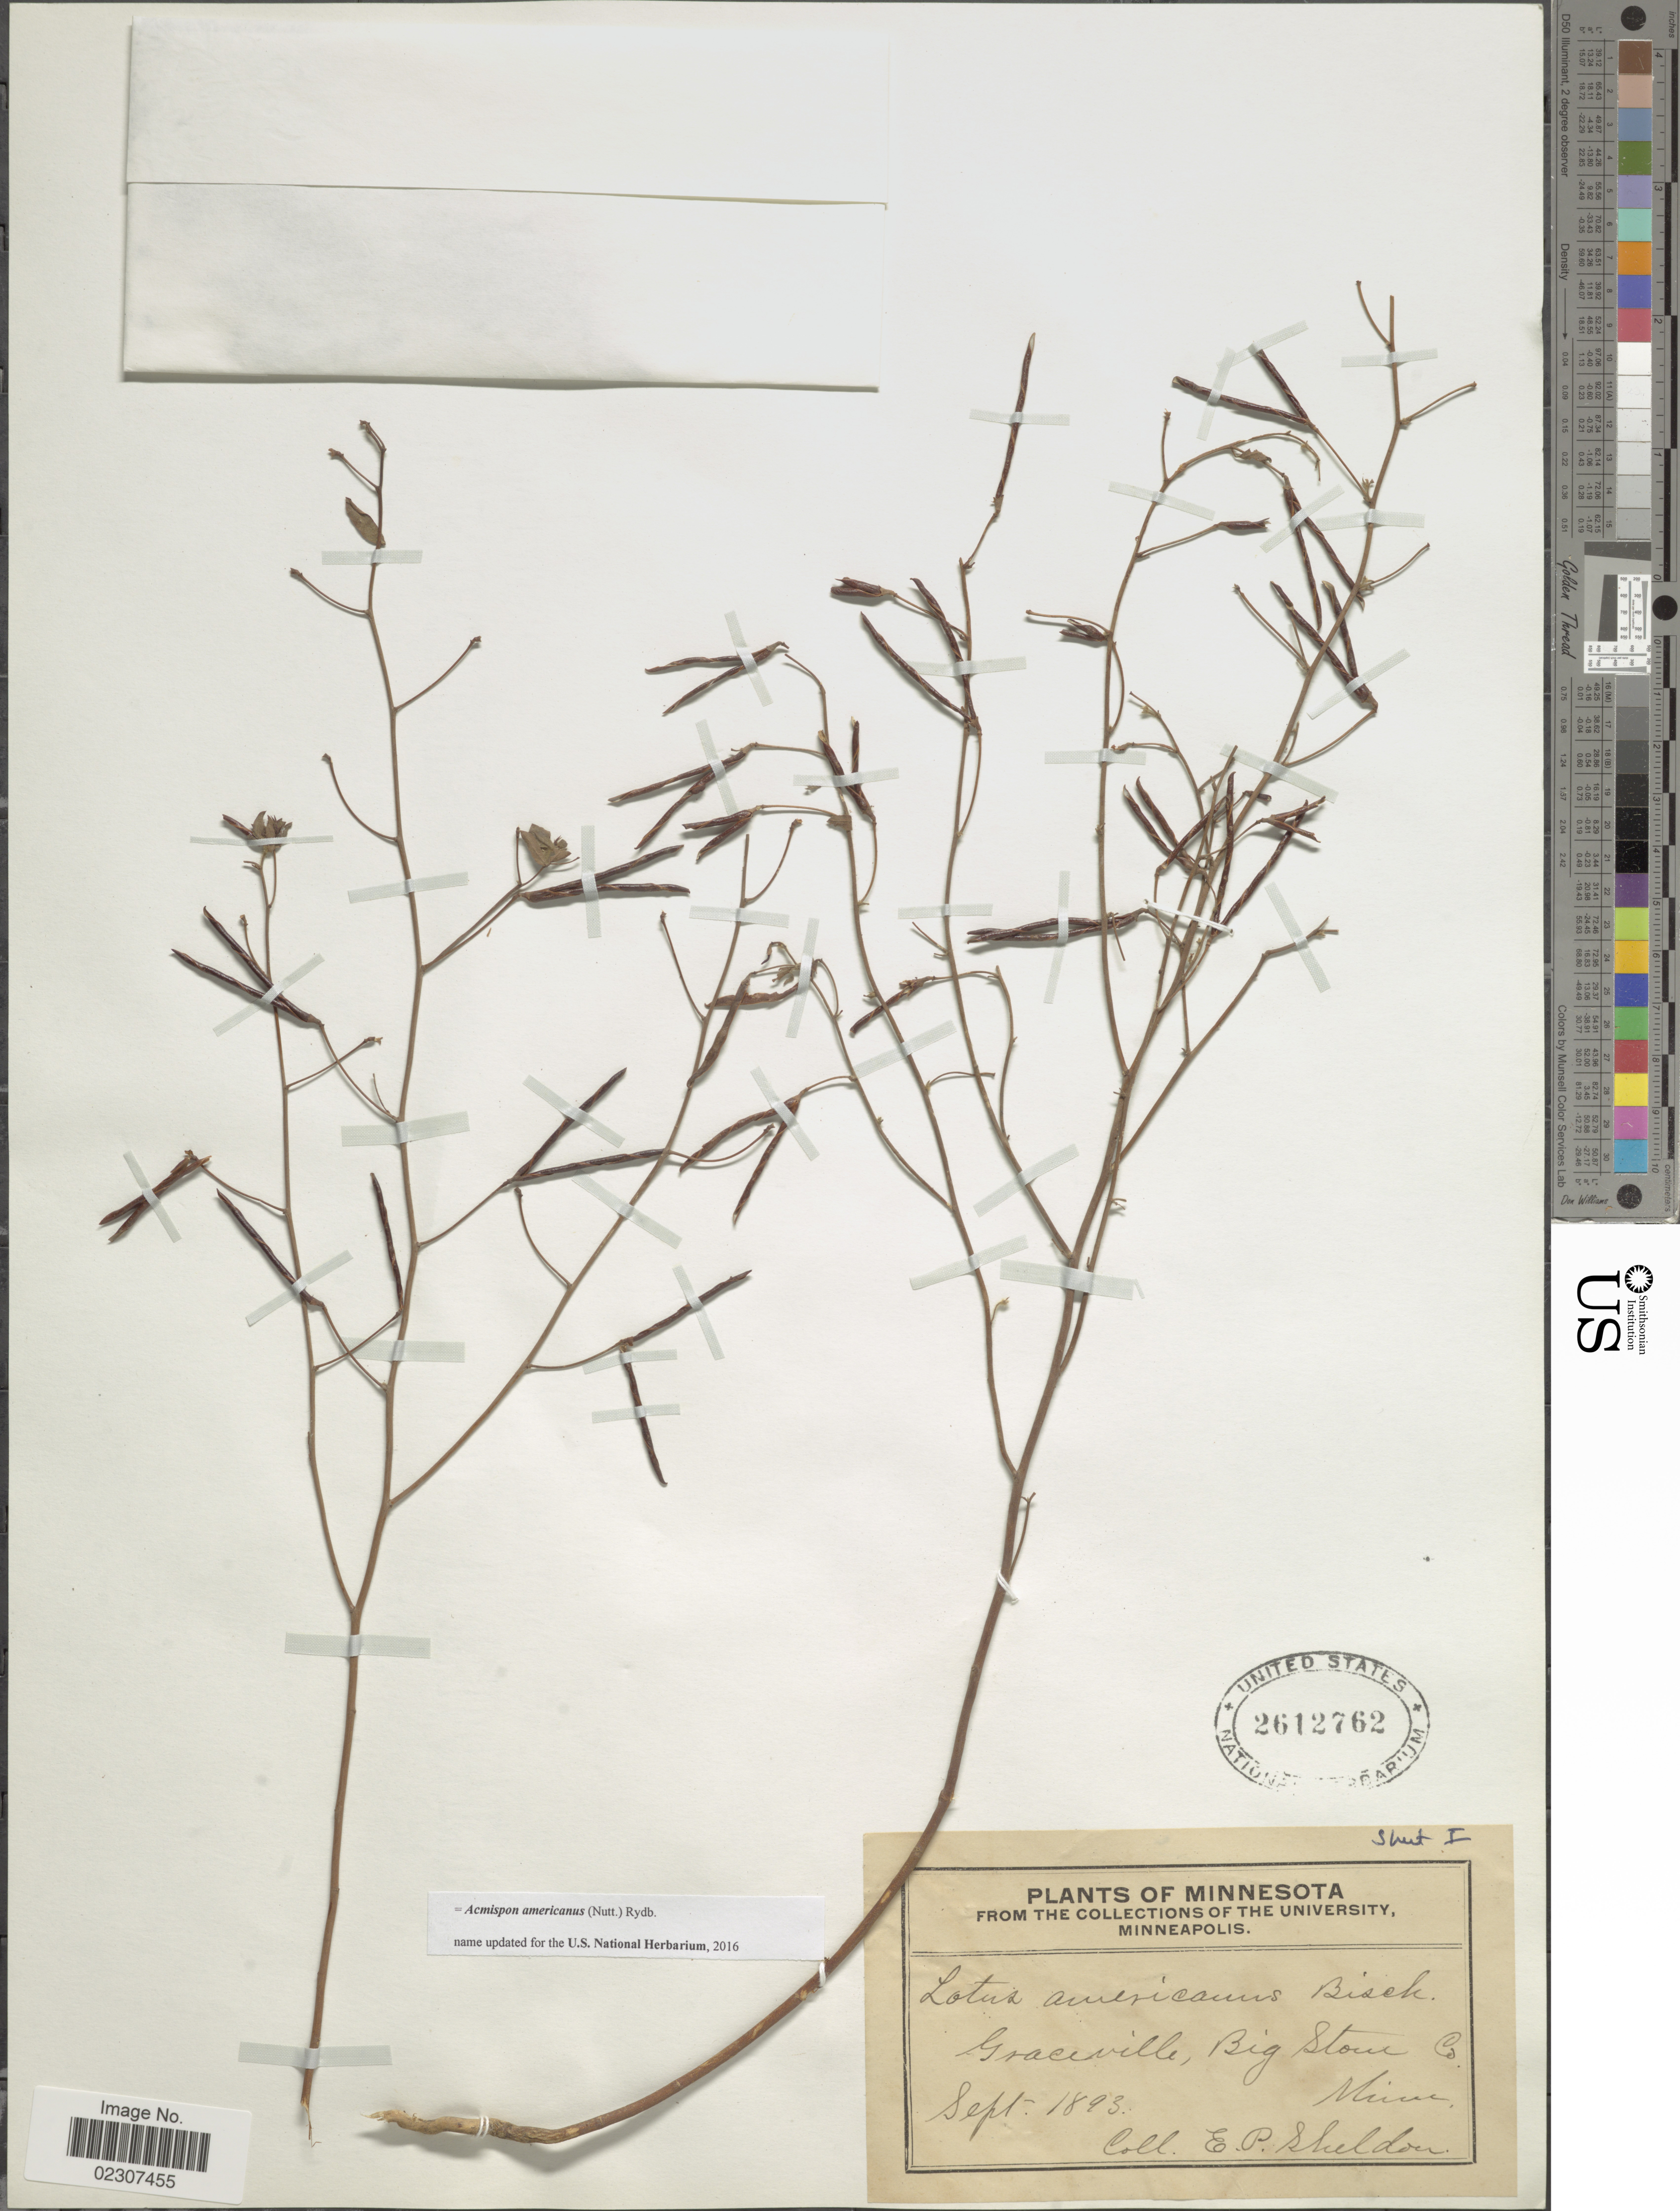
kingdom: Plantae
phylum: Tracheophyta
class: Magnoliopsida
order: Fabales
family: Fabaceae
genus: Acmispon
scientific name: Acmispon americanus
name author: (Nutt.) Rydb.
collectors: E. P. Sheldon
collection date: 1893-09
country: United States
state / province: Minnesota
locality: Graceville, Big Stone Co. Minn.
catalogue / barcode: US 2612762